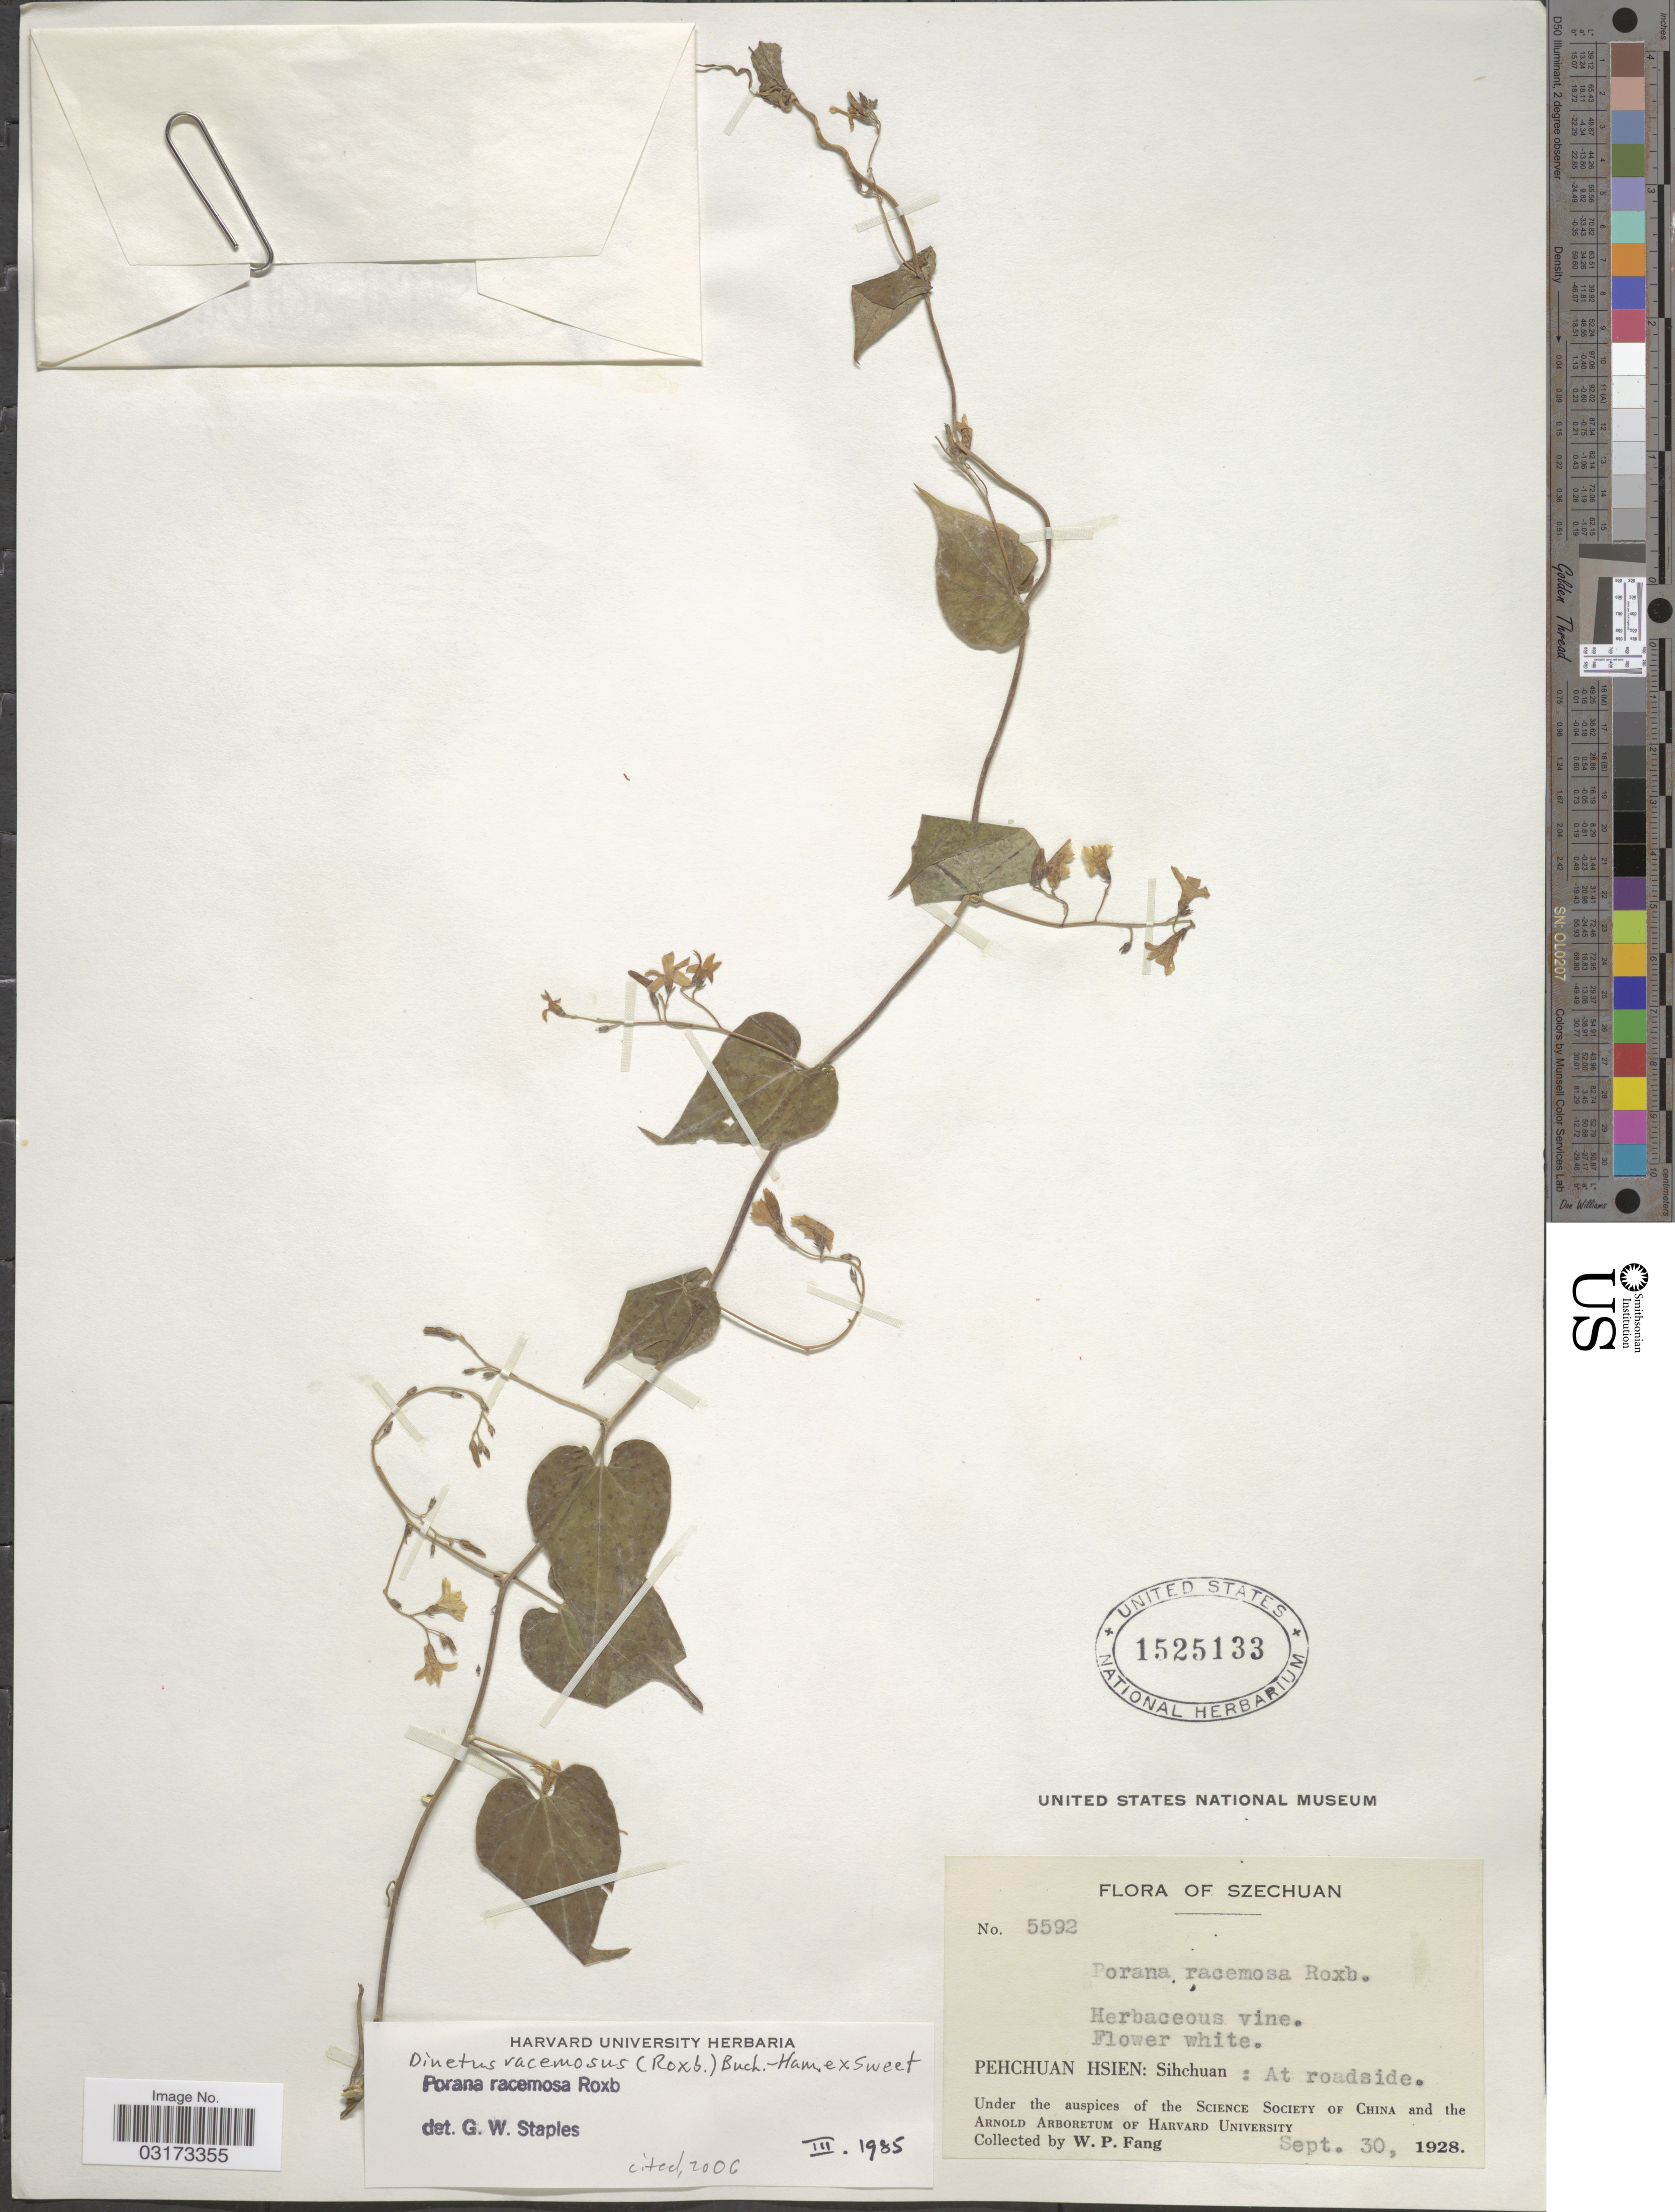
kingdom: Plantae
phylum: Tracheophyta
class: Magnoliopsida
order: Solanales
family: Convolvulaceae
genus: Dinetus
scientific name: Dinetus racemosus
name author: (Roxb.) Sweet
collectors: W. P. Fang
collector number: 5592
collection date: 1928-09-30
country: China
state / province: Sichuan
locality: Szechuan. Pehchuan Hsien: Sihchuan.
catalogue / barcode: US 1525133